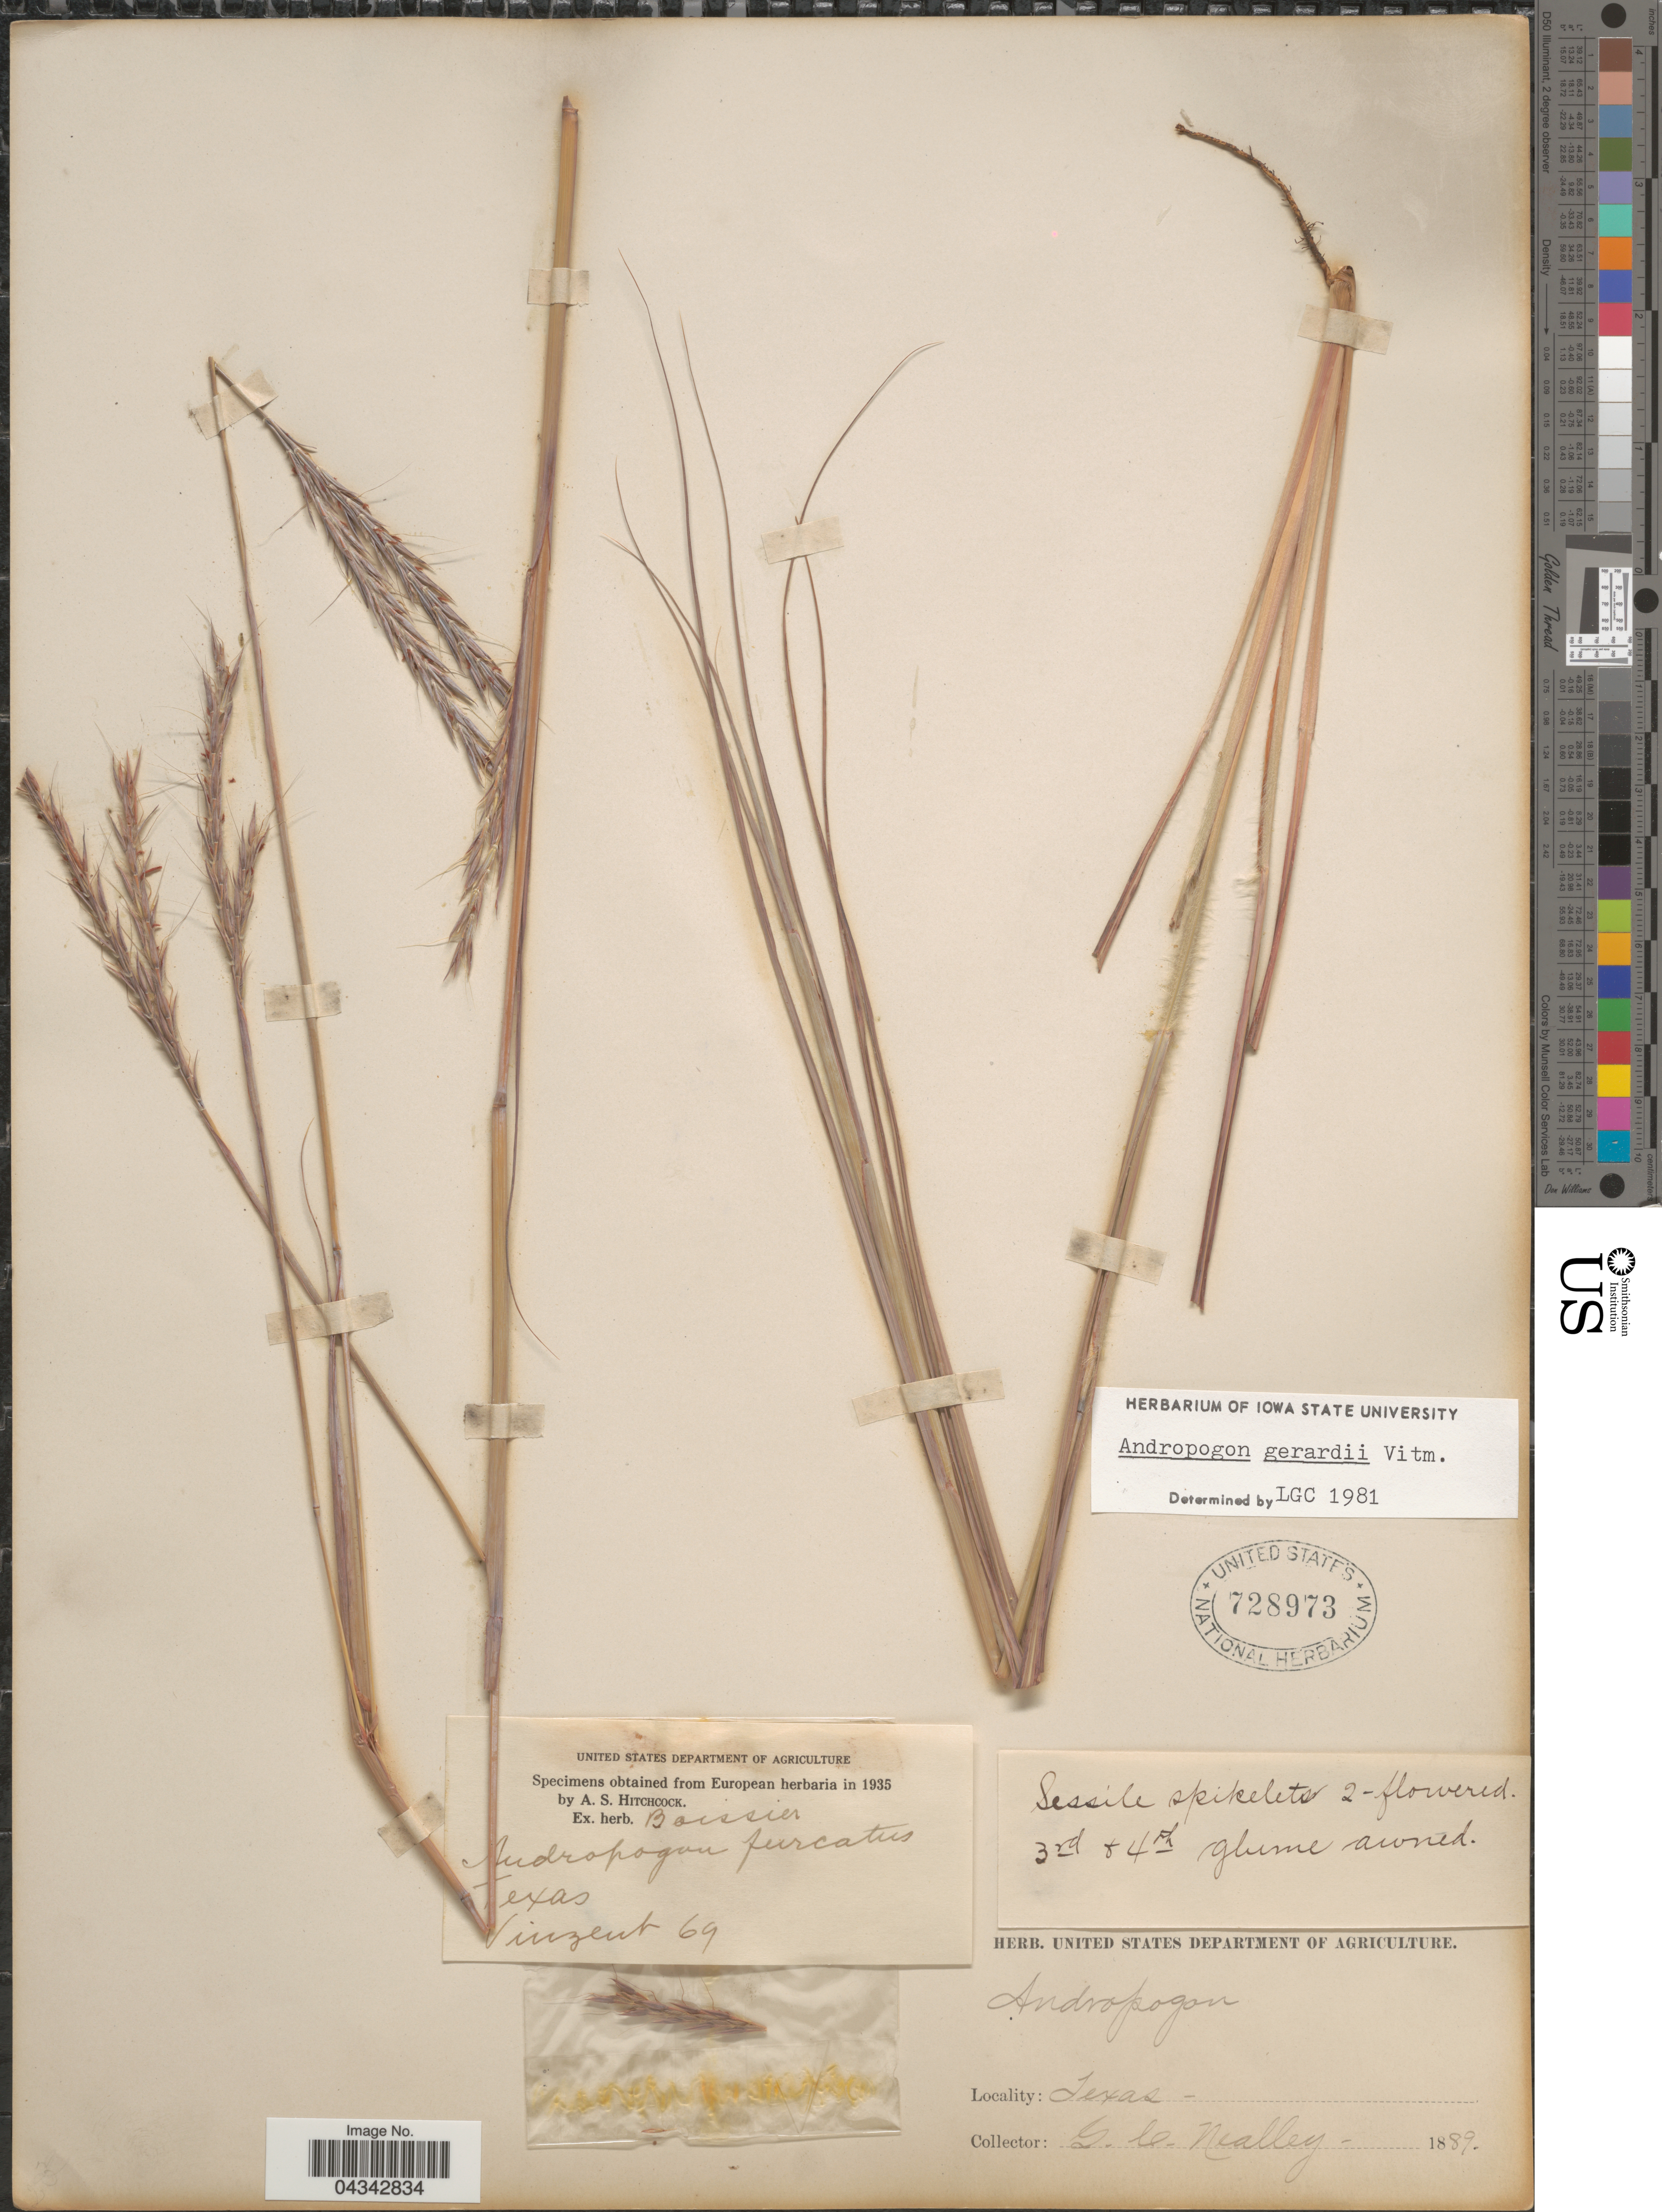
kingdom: Plantae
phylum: Tracheophyta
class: Liliopsida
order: Poales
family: Poaceae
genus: Andropogon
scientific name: Andropogon gerardii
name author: Vitman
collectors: -. Vinzent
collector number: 69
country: United States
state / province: Texas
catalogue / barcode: US 728973-2